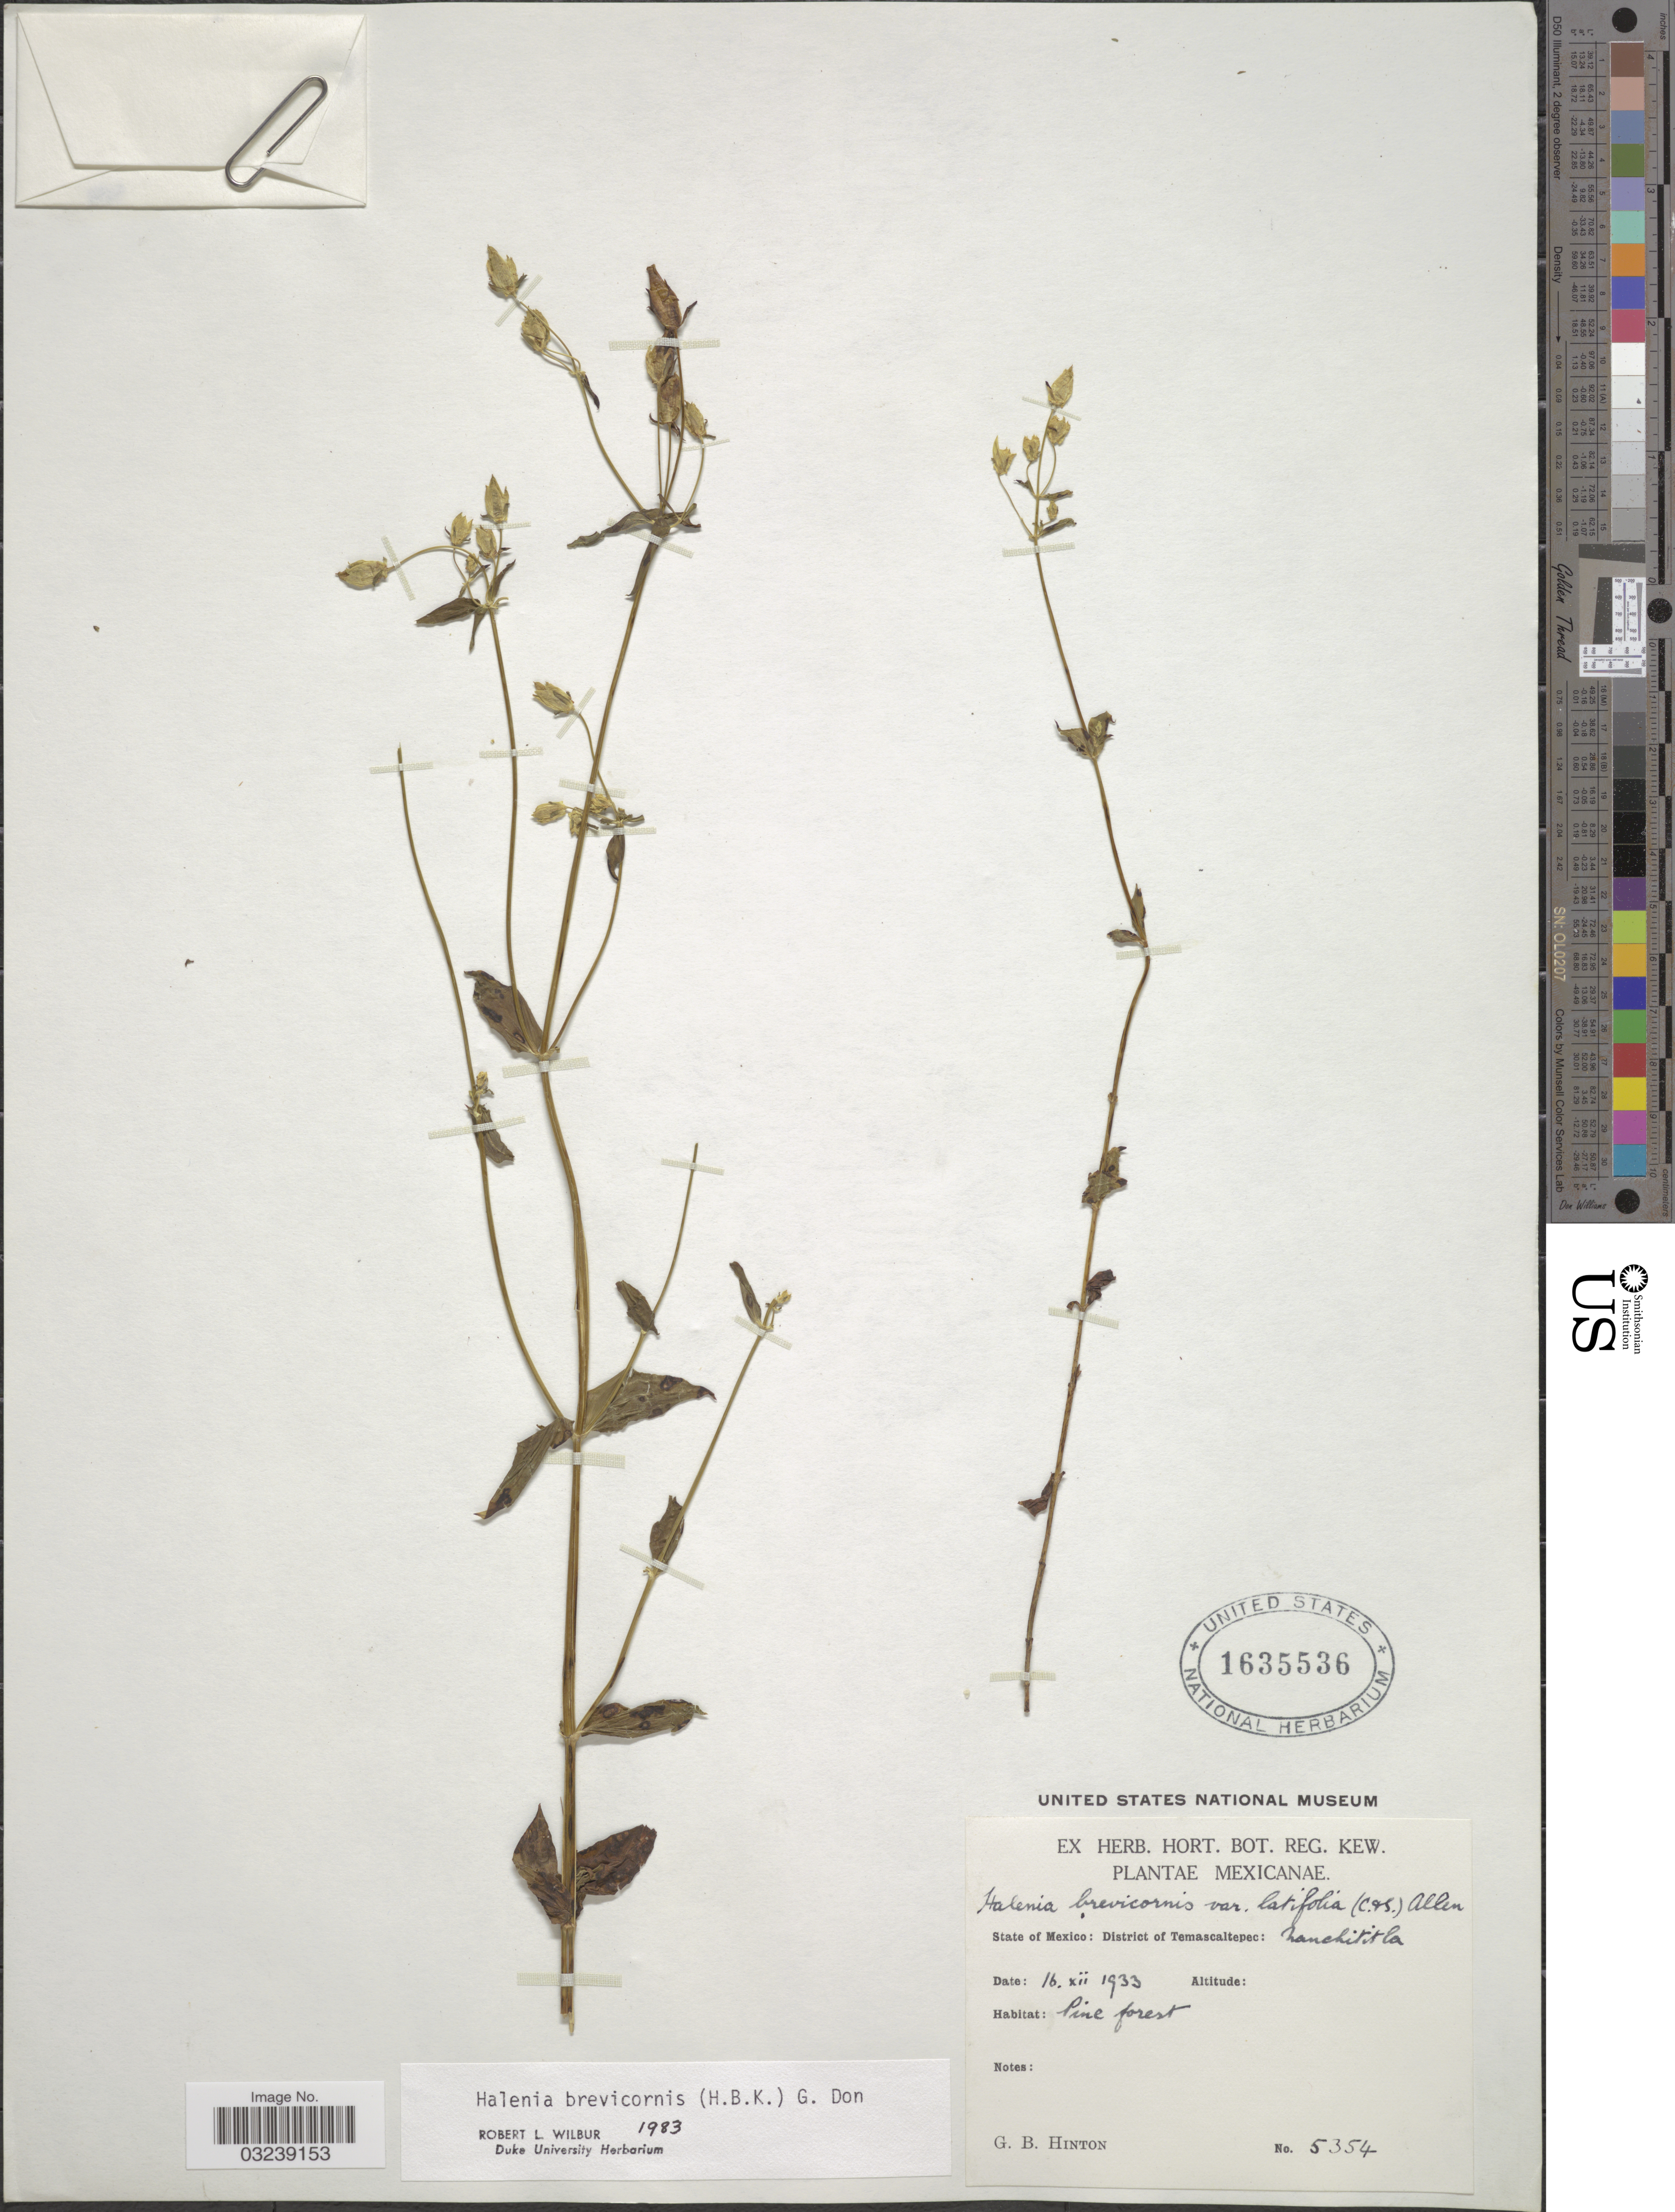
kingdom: Plantae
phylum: Tracheophyta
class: Magnoliopsida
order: Gentianales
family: Gentianaceae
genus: Halenia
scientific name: Halenia brevicornis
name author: (Kunth) G. Don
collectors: G. B. Hinton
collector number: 5354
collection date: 1933-12-16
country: Mexico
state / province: México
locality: District of Temascaltepec: Nanchititla.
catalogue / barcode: US 1635536